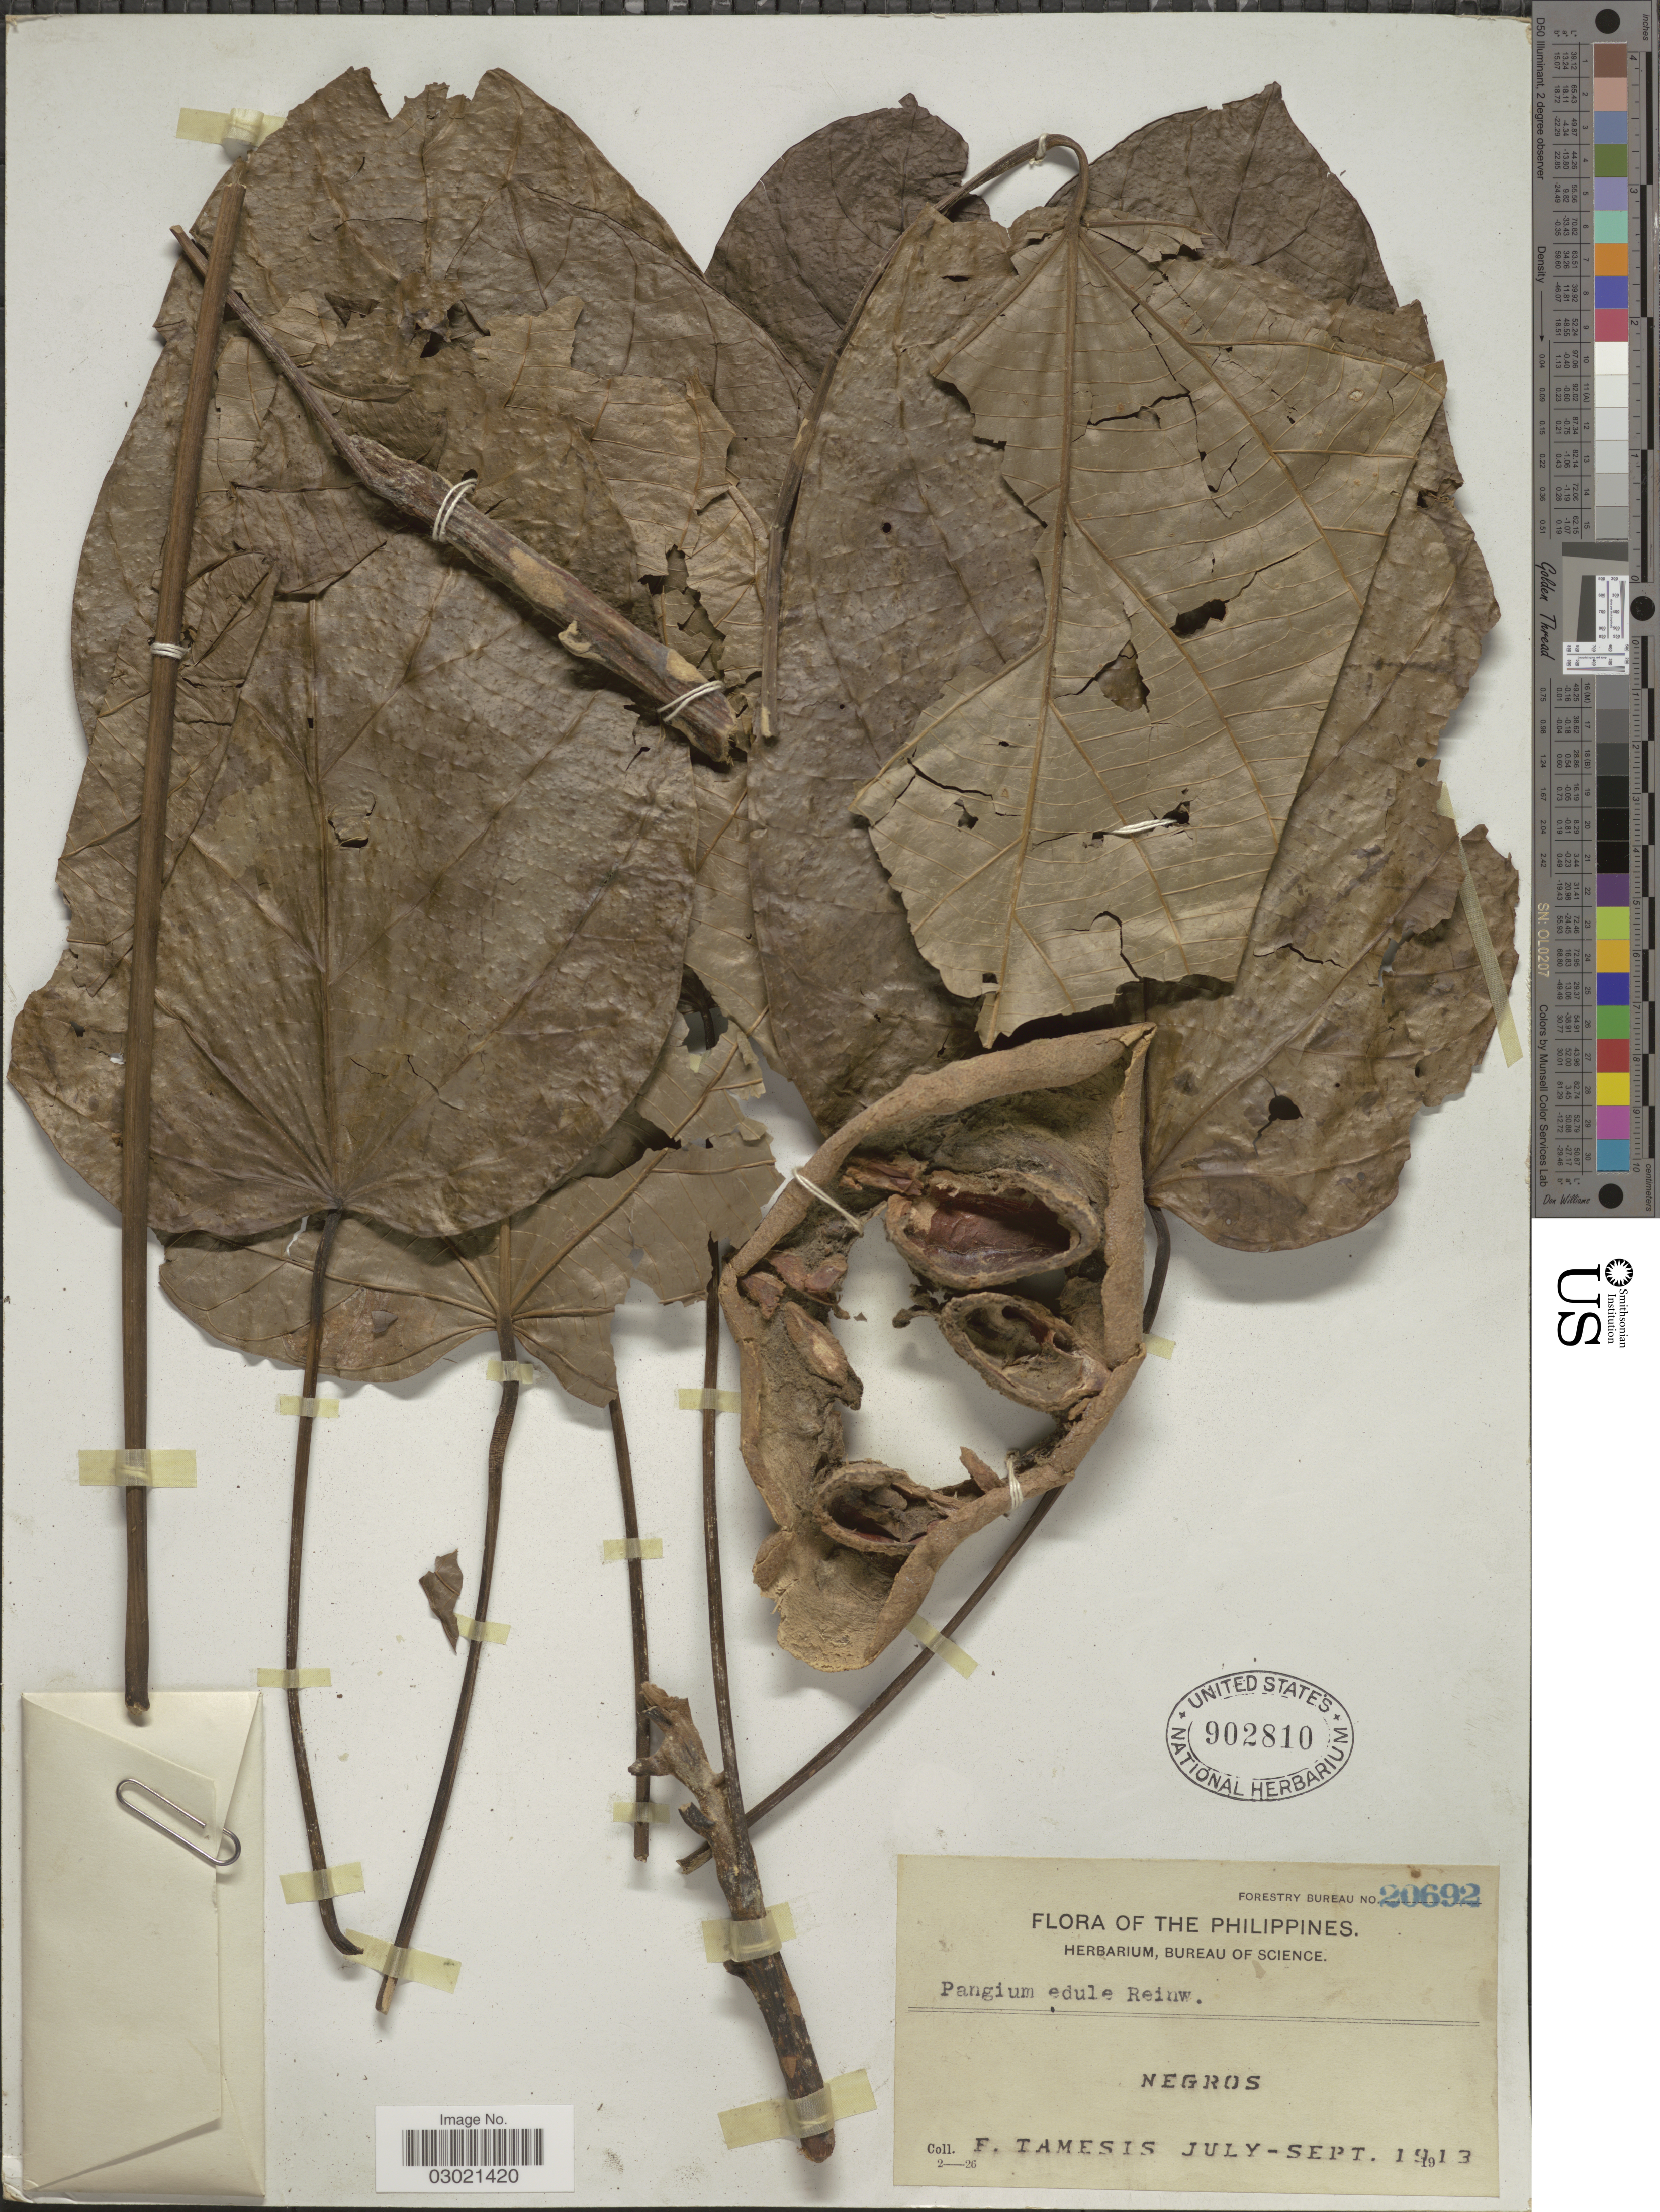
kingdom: Plantae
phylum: Tracheophyta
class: Magnoliopsida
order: Malpighiales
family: Achariaceae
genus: Pangium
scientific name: Pangium edule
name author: Reinw.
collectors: F. Tamesis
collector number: Forestry Bureau 20692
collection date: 1913-07/1913-09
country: Philippines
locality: Negros.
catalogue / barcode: US 902810